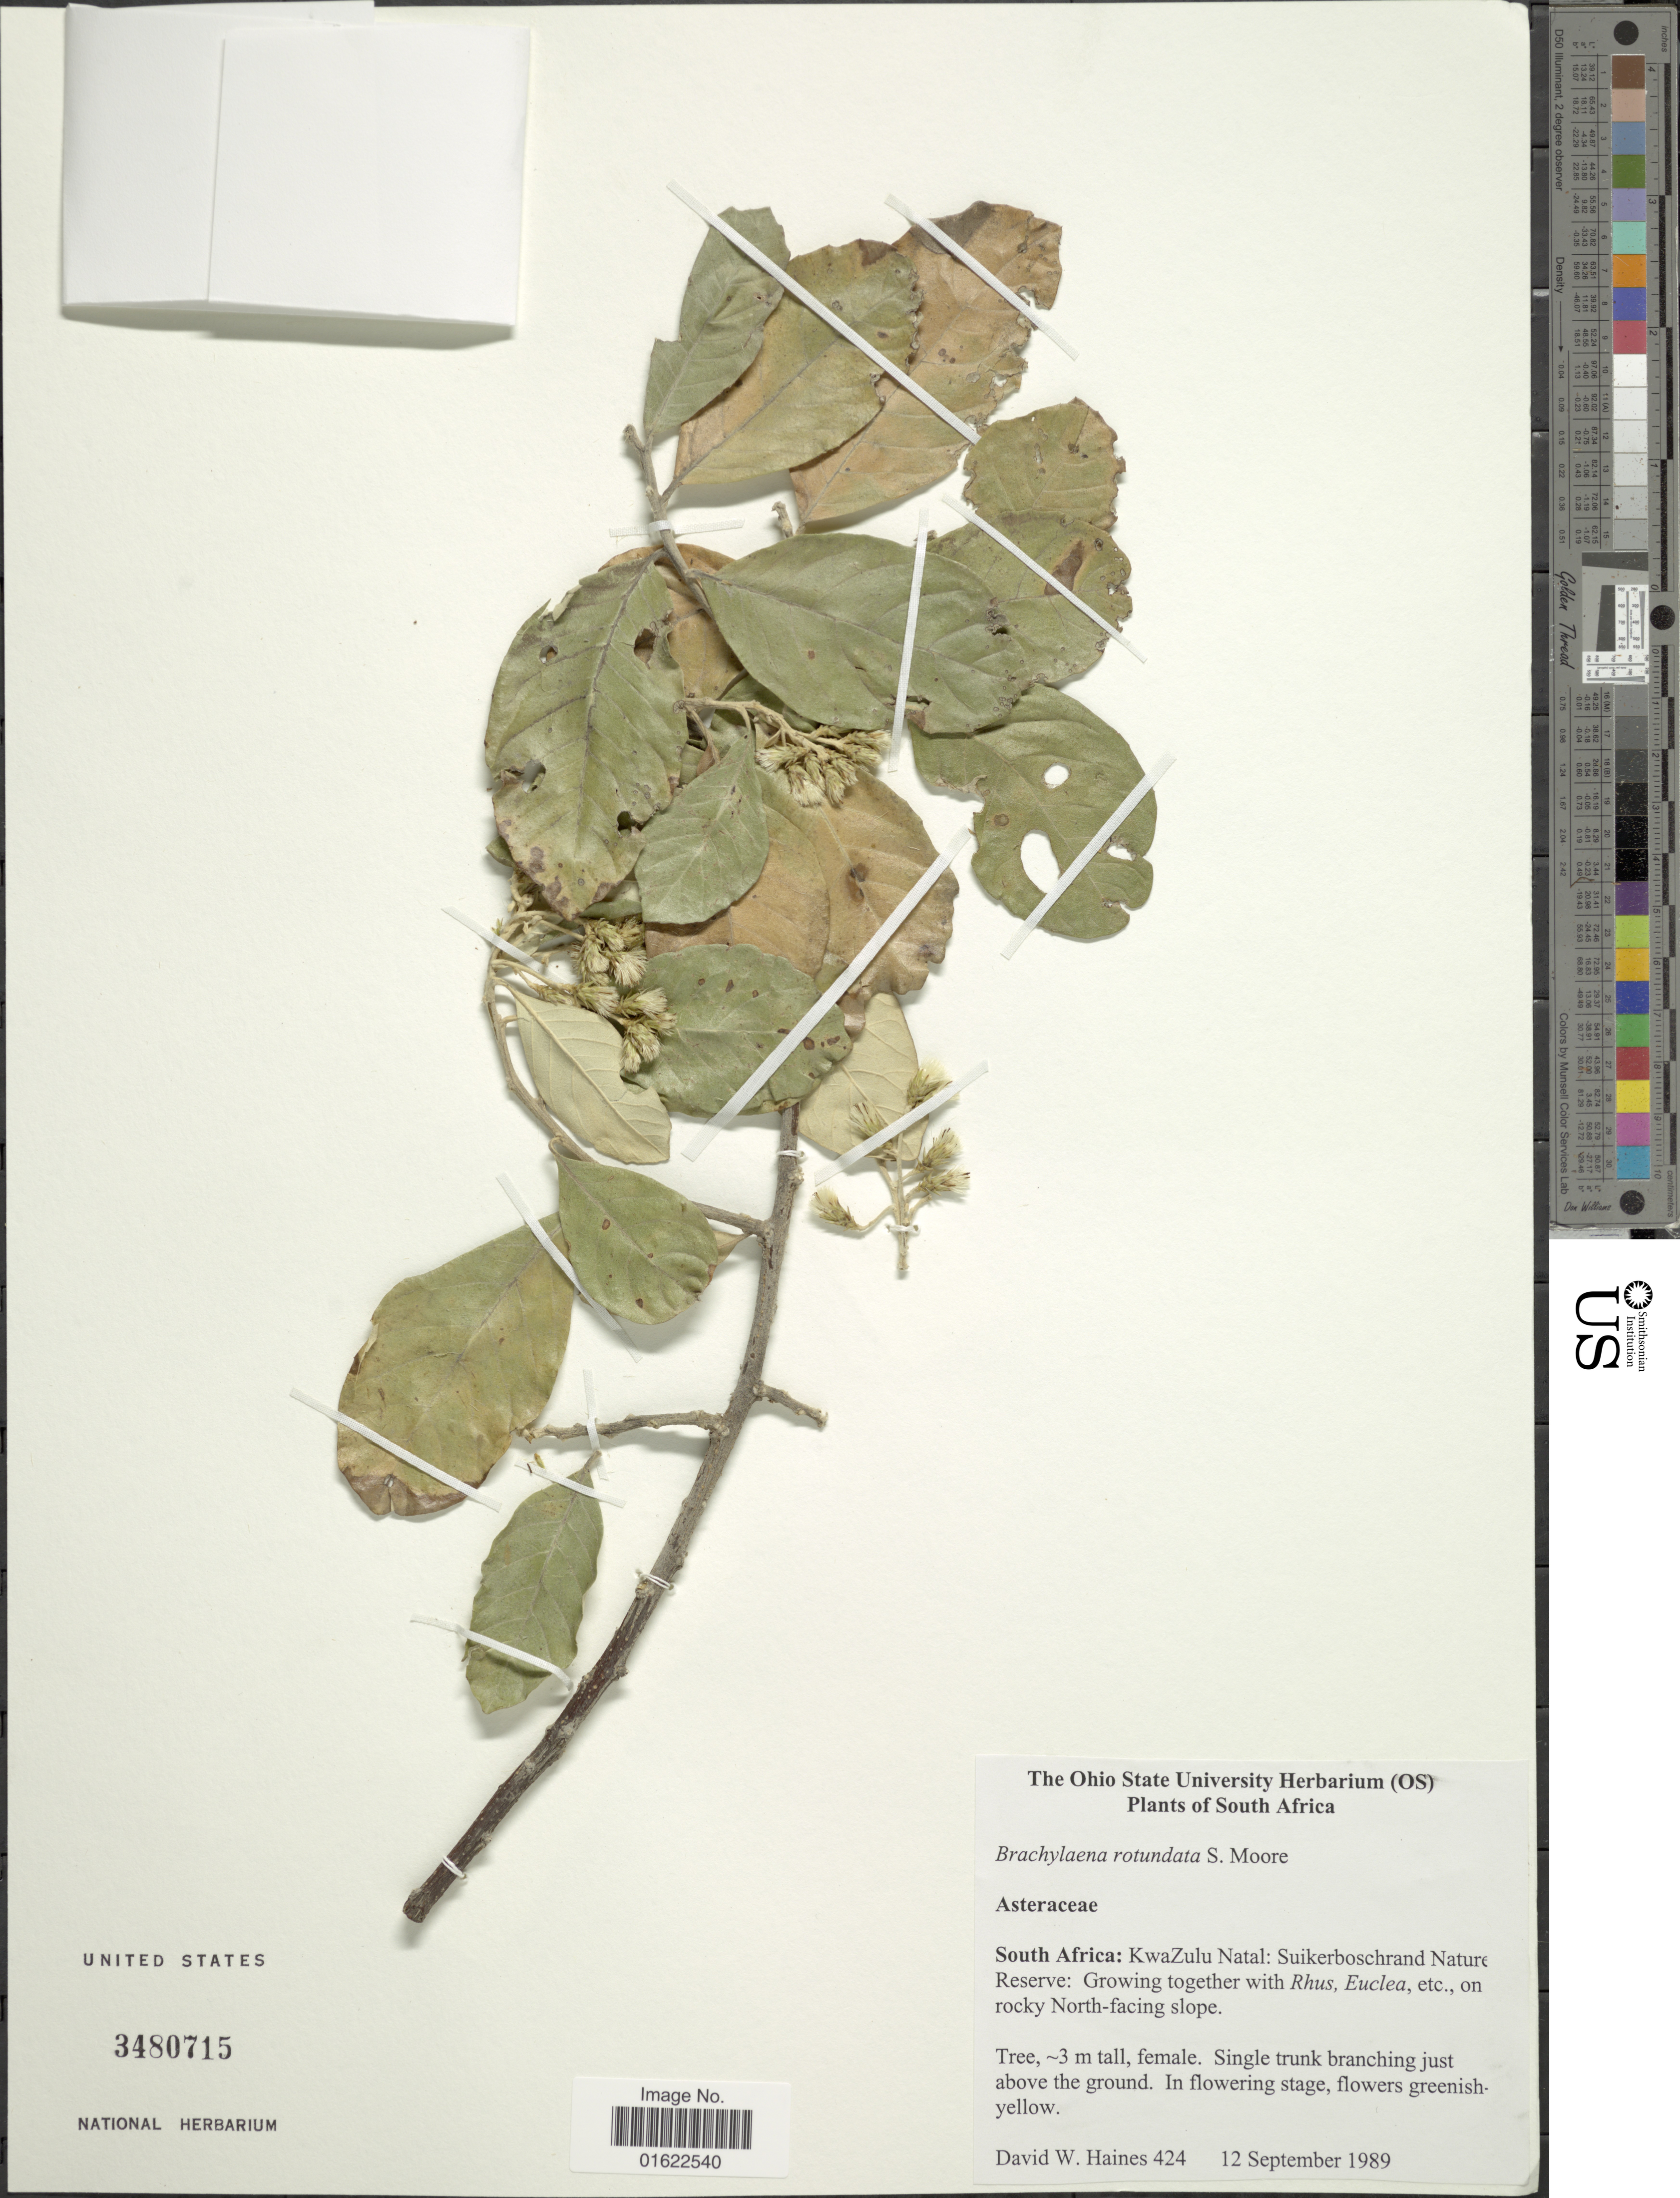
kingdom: Plantae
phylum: Tracheophyta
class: Magnoliopsida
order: Asterales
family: Asteraceae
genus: Brachylaena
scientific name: Brachylaena rotundata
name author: S. Moore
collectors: D. Haines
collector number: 424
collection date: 1989-09-12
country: South Africa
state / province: KwaZulu-Natal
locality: Suikerboschrand Nature Reserve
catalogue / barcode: US 3480715